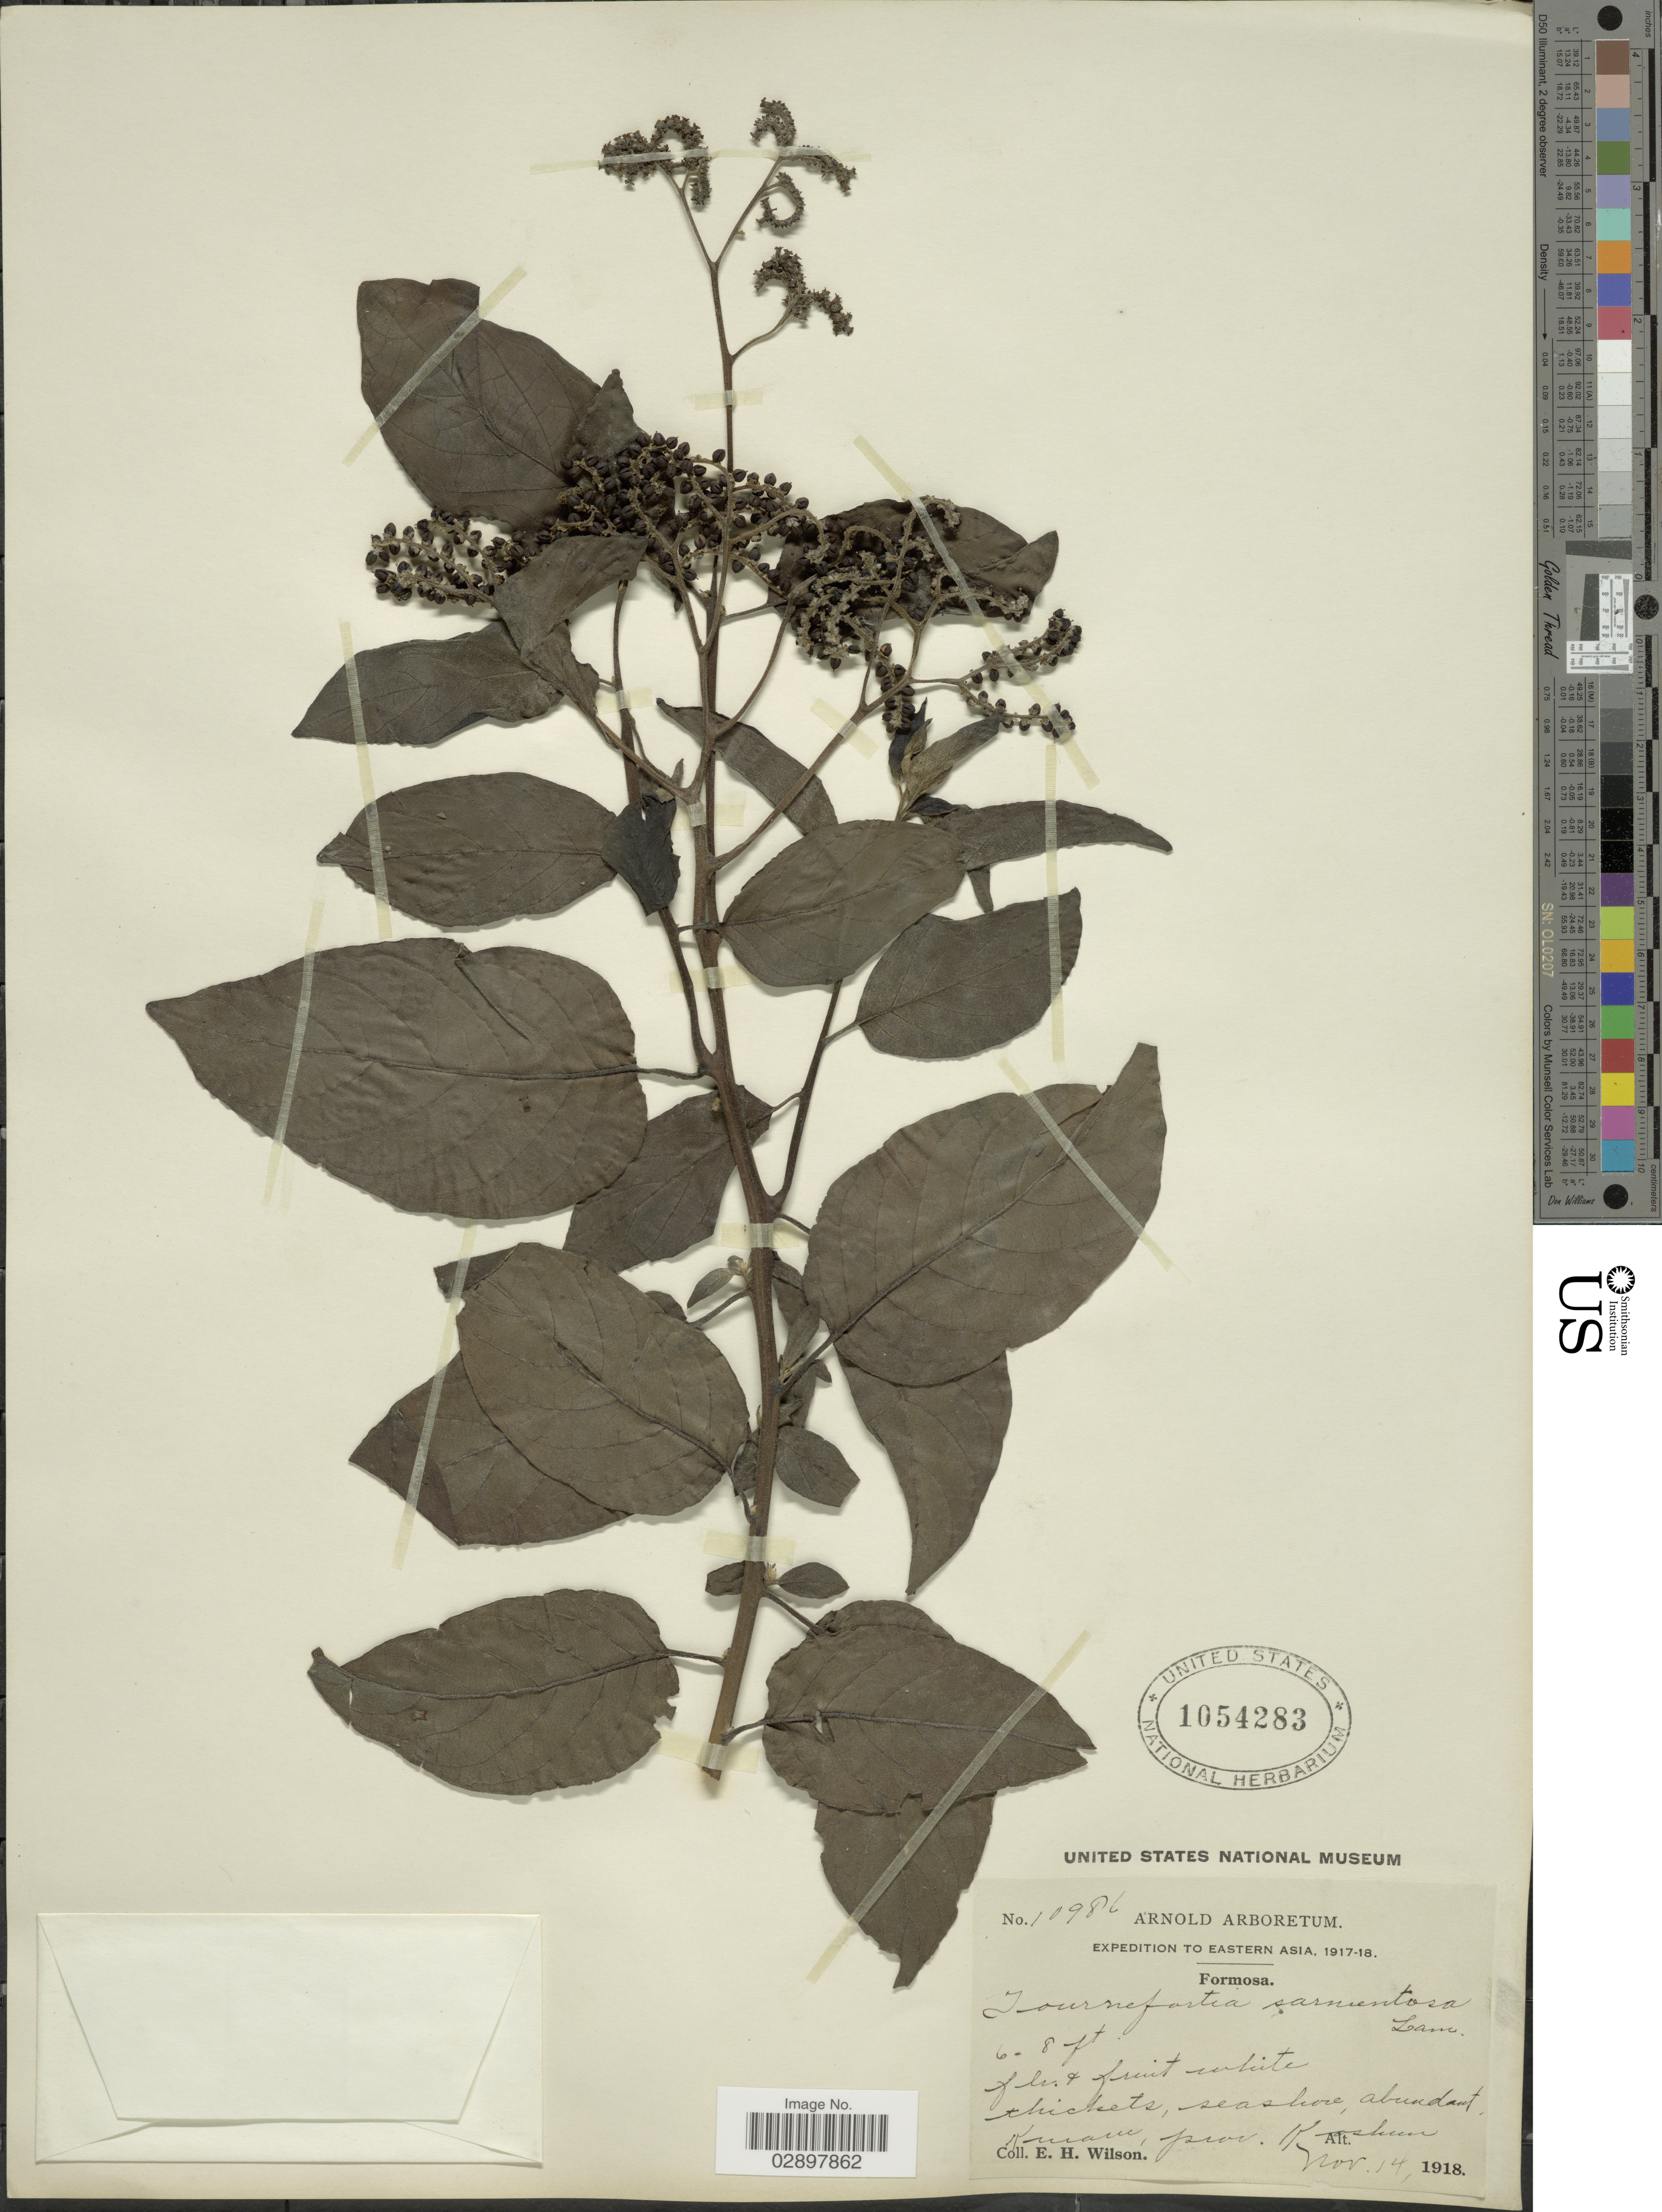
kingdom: Plantae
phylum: Tracheophyta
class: Magnoliopsida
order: Boraginales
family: Heliotropiaceae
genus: Tournefortia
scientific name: Tournefortia sarmentosa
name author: Lam.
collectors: E. Wilson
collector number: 10986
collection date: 1918-11-14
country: Taiwan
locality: Eastern Asia. Formosa. Kuraru, prov. Koshun.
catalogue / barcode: US 1054283